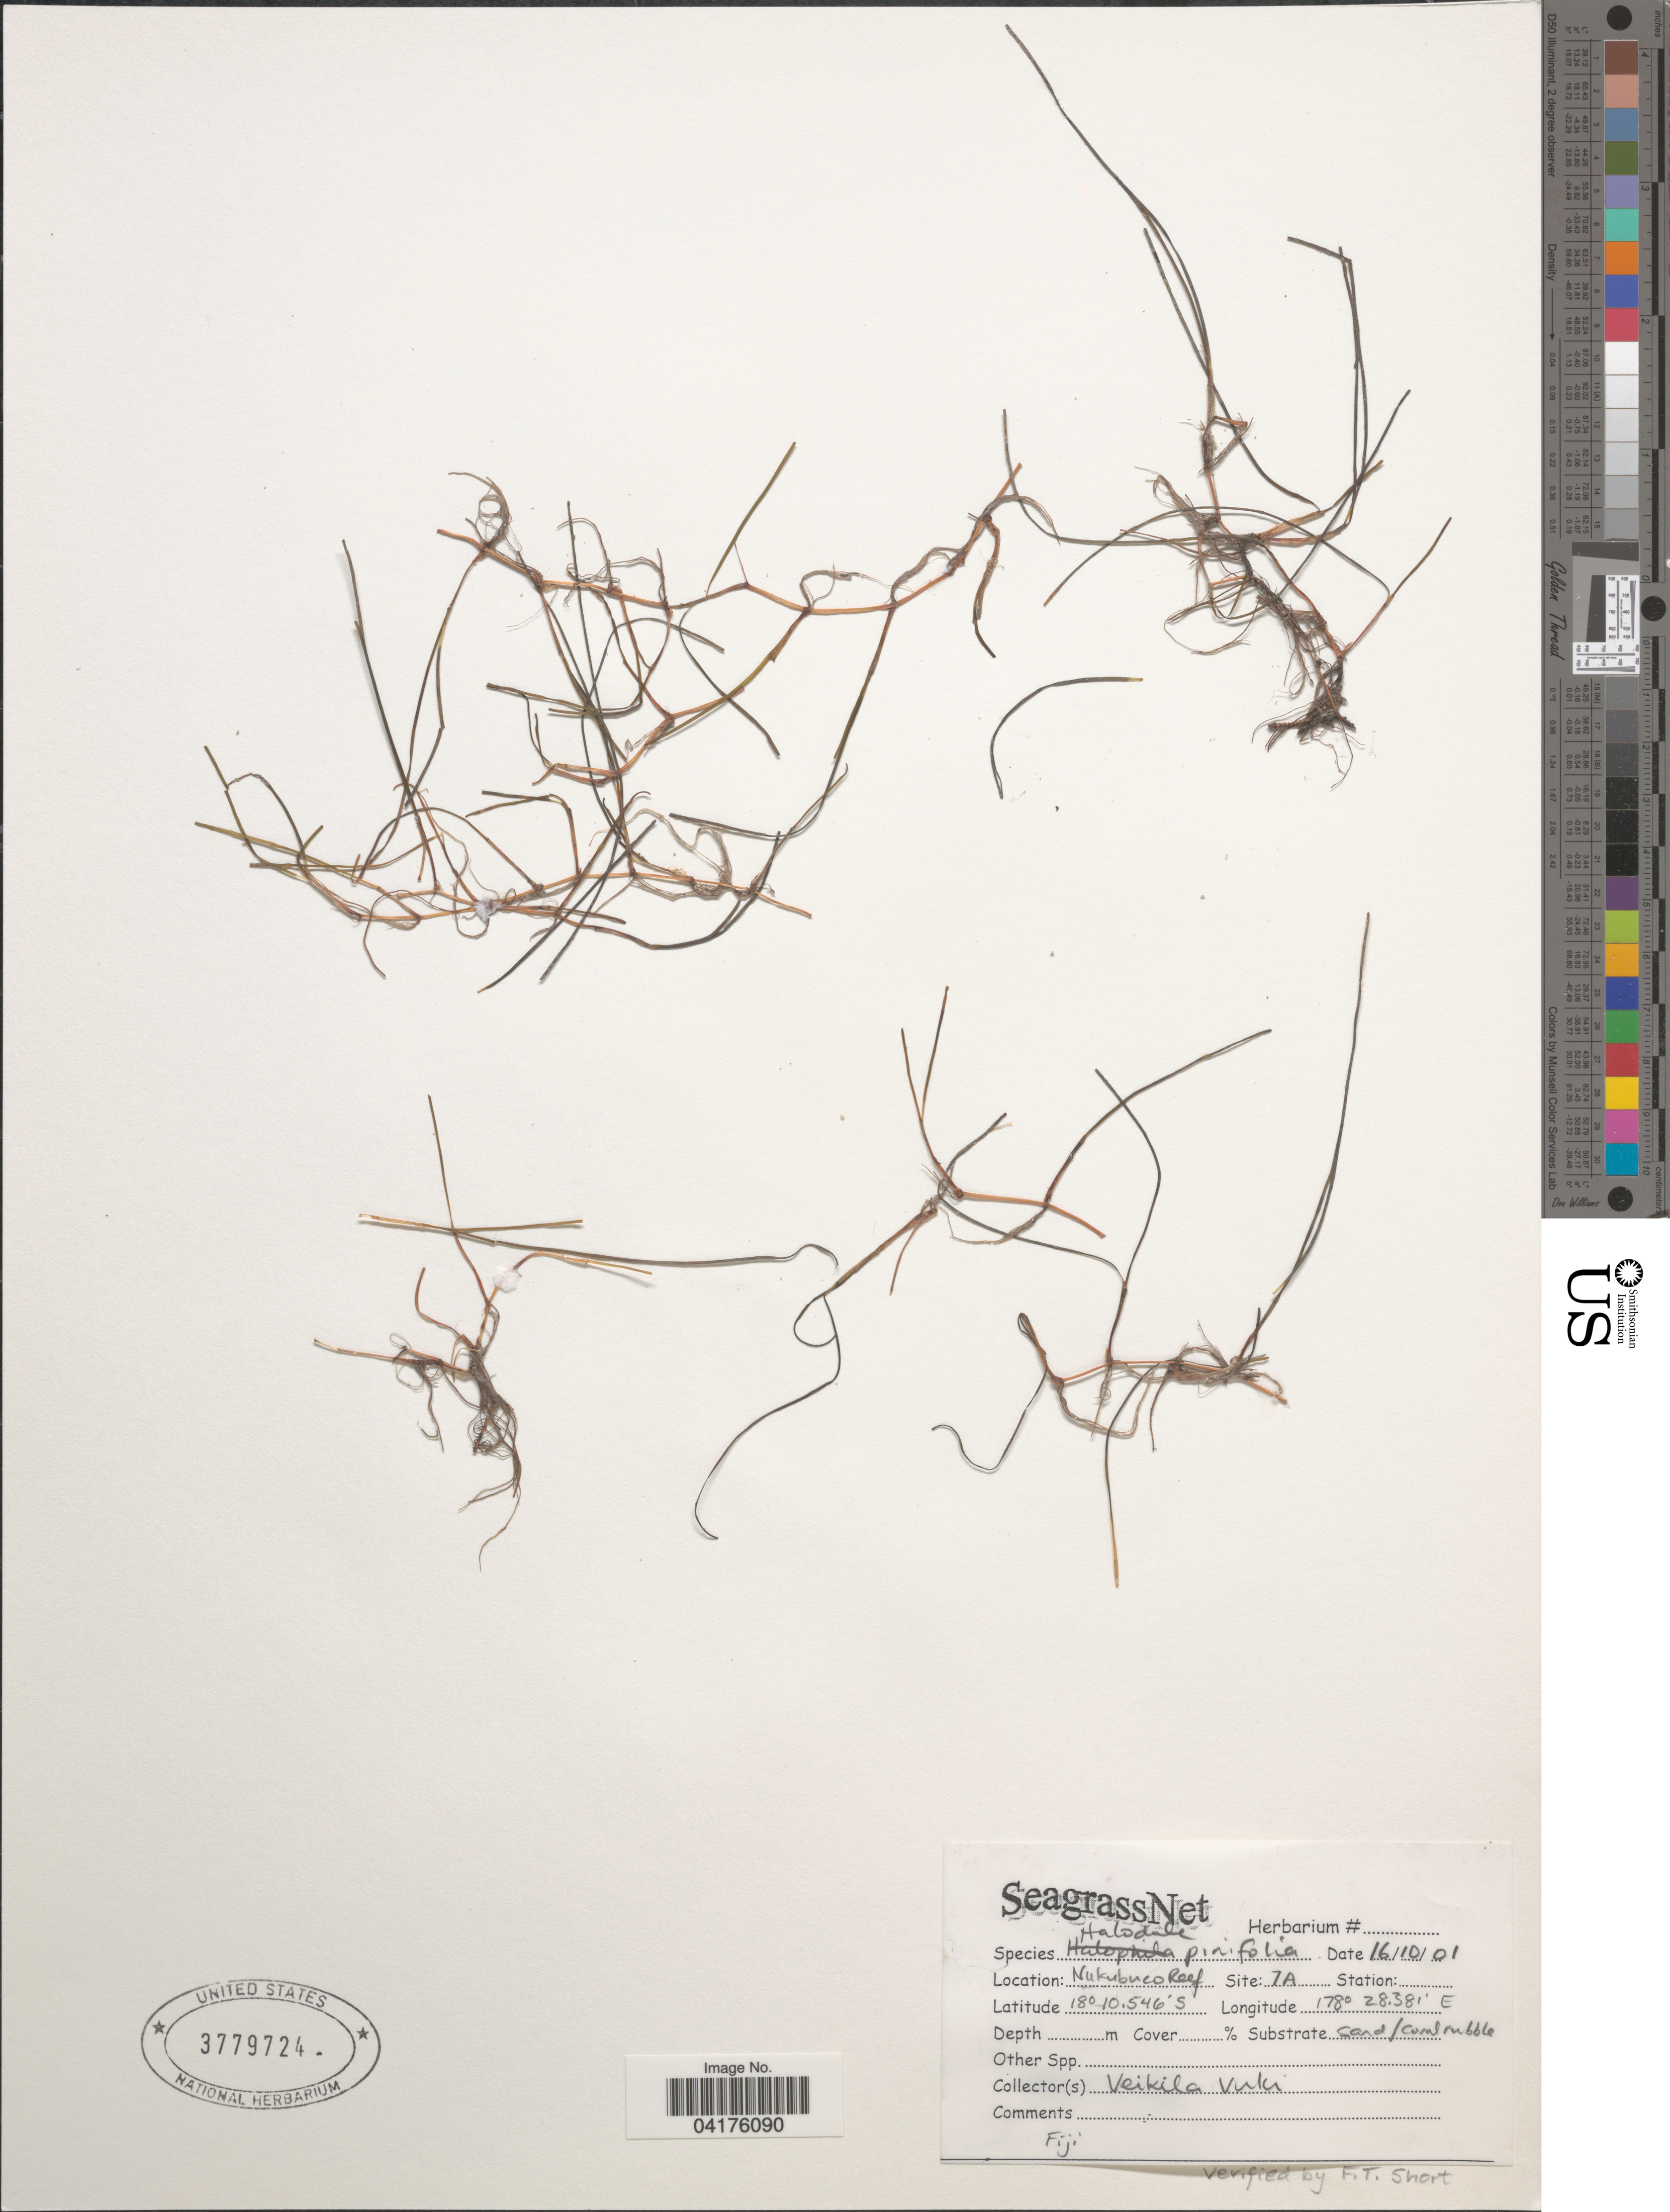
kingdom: Plantae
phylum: Tracheophyta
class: Liliopsida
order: Alismatales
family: Cymodoceaceae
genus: Halodule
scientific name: Halodule pinifolia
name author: (Miki) Hartog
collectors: V. Vuki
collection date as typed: Transcribed d/m/y: 16/10/1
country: Fiji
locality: Nukubuco Reef. Site: 7A.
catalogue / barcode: US 3779724